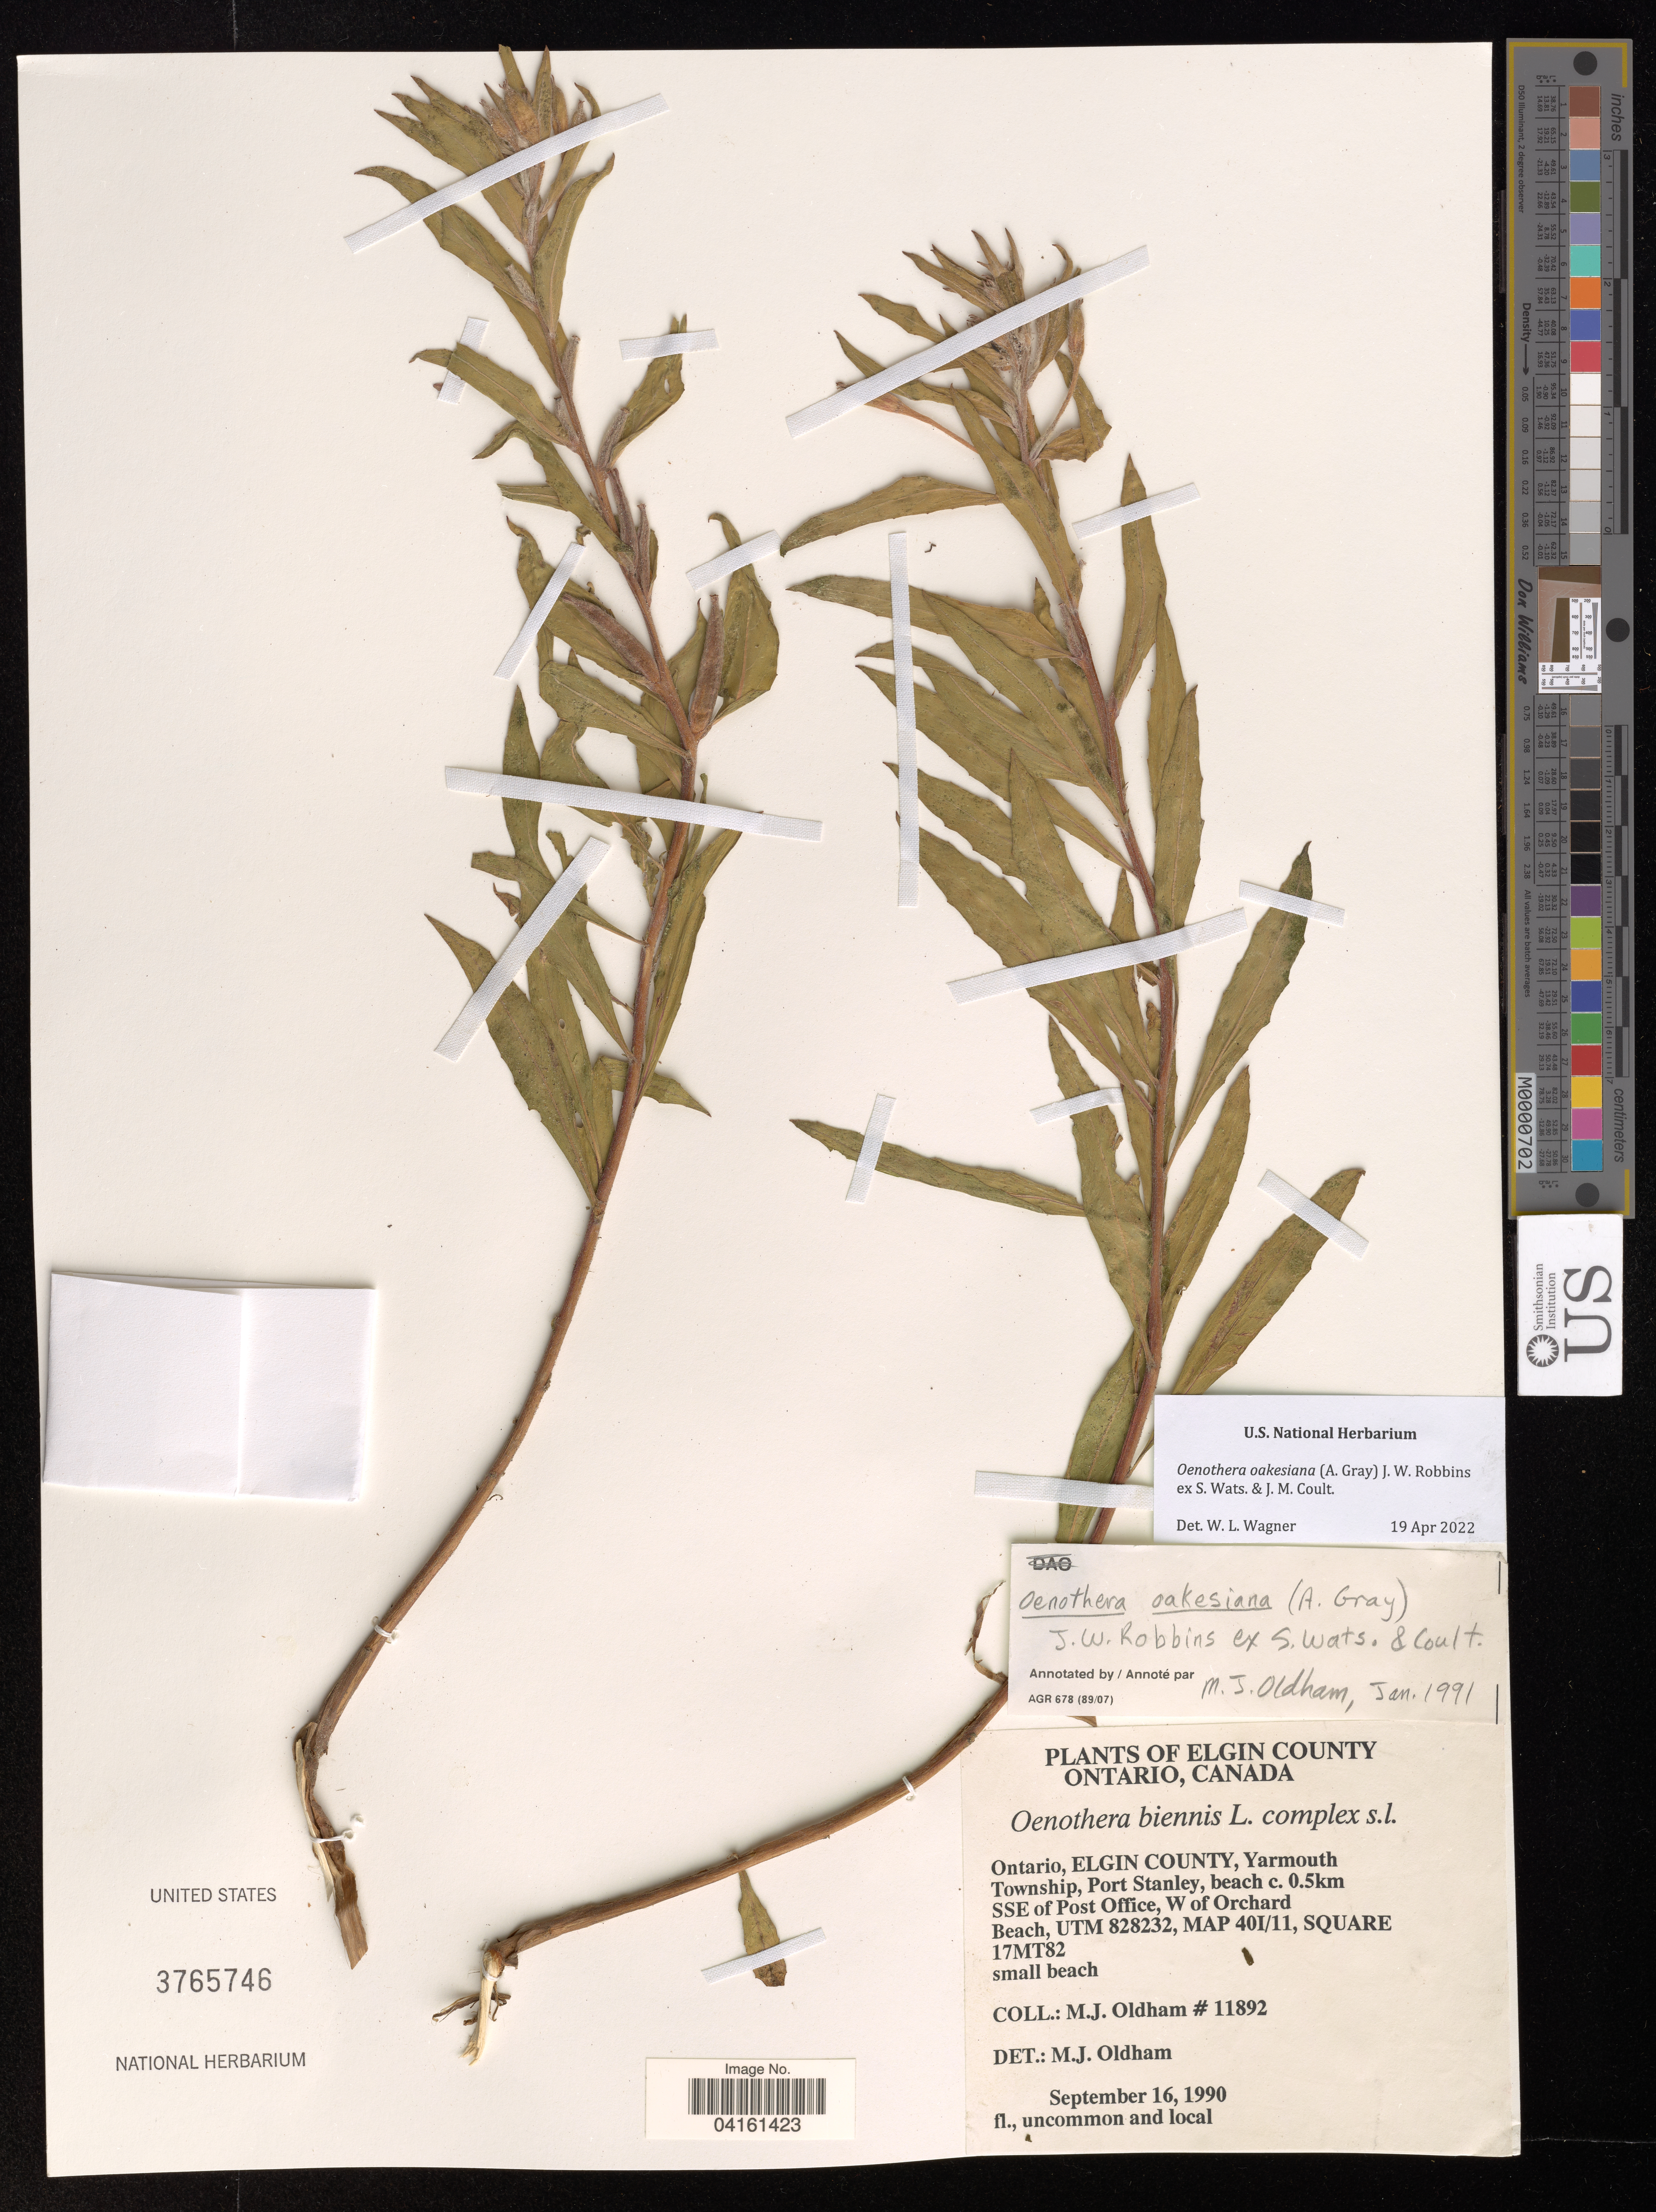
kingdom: Plantae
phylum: Tracheophyta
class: Magnoliopsida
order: Myrtales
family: Onagraceae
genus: Oenothera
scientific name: Oenothera oakesiana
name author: (A. Gray) J.W. Robbins ex S. Watson & J.M. Coult.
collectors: M. Oldham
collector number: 11892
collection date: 1990-09-16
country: Canada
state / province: Ontario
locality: Elgin County, Yarmouth Township, Port Stanley, beach c. 0.5km SSE of Post Office, W of Orchard Beach, UTM 828232, MAP 40I/11, SQUARE 17MT82.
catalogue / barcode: US 3765746